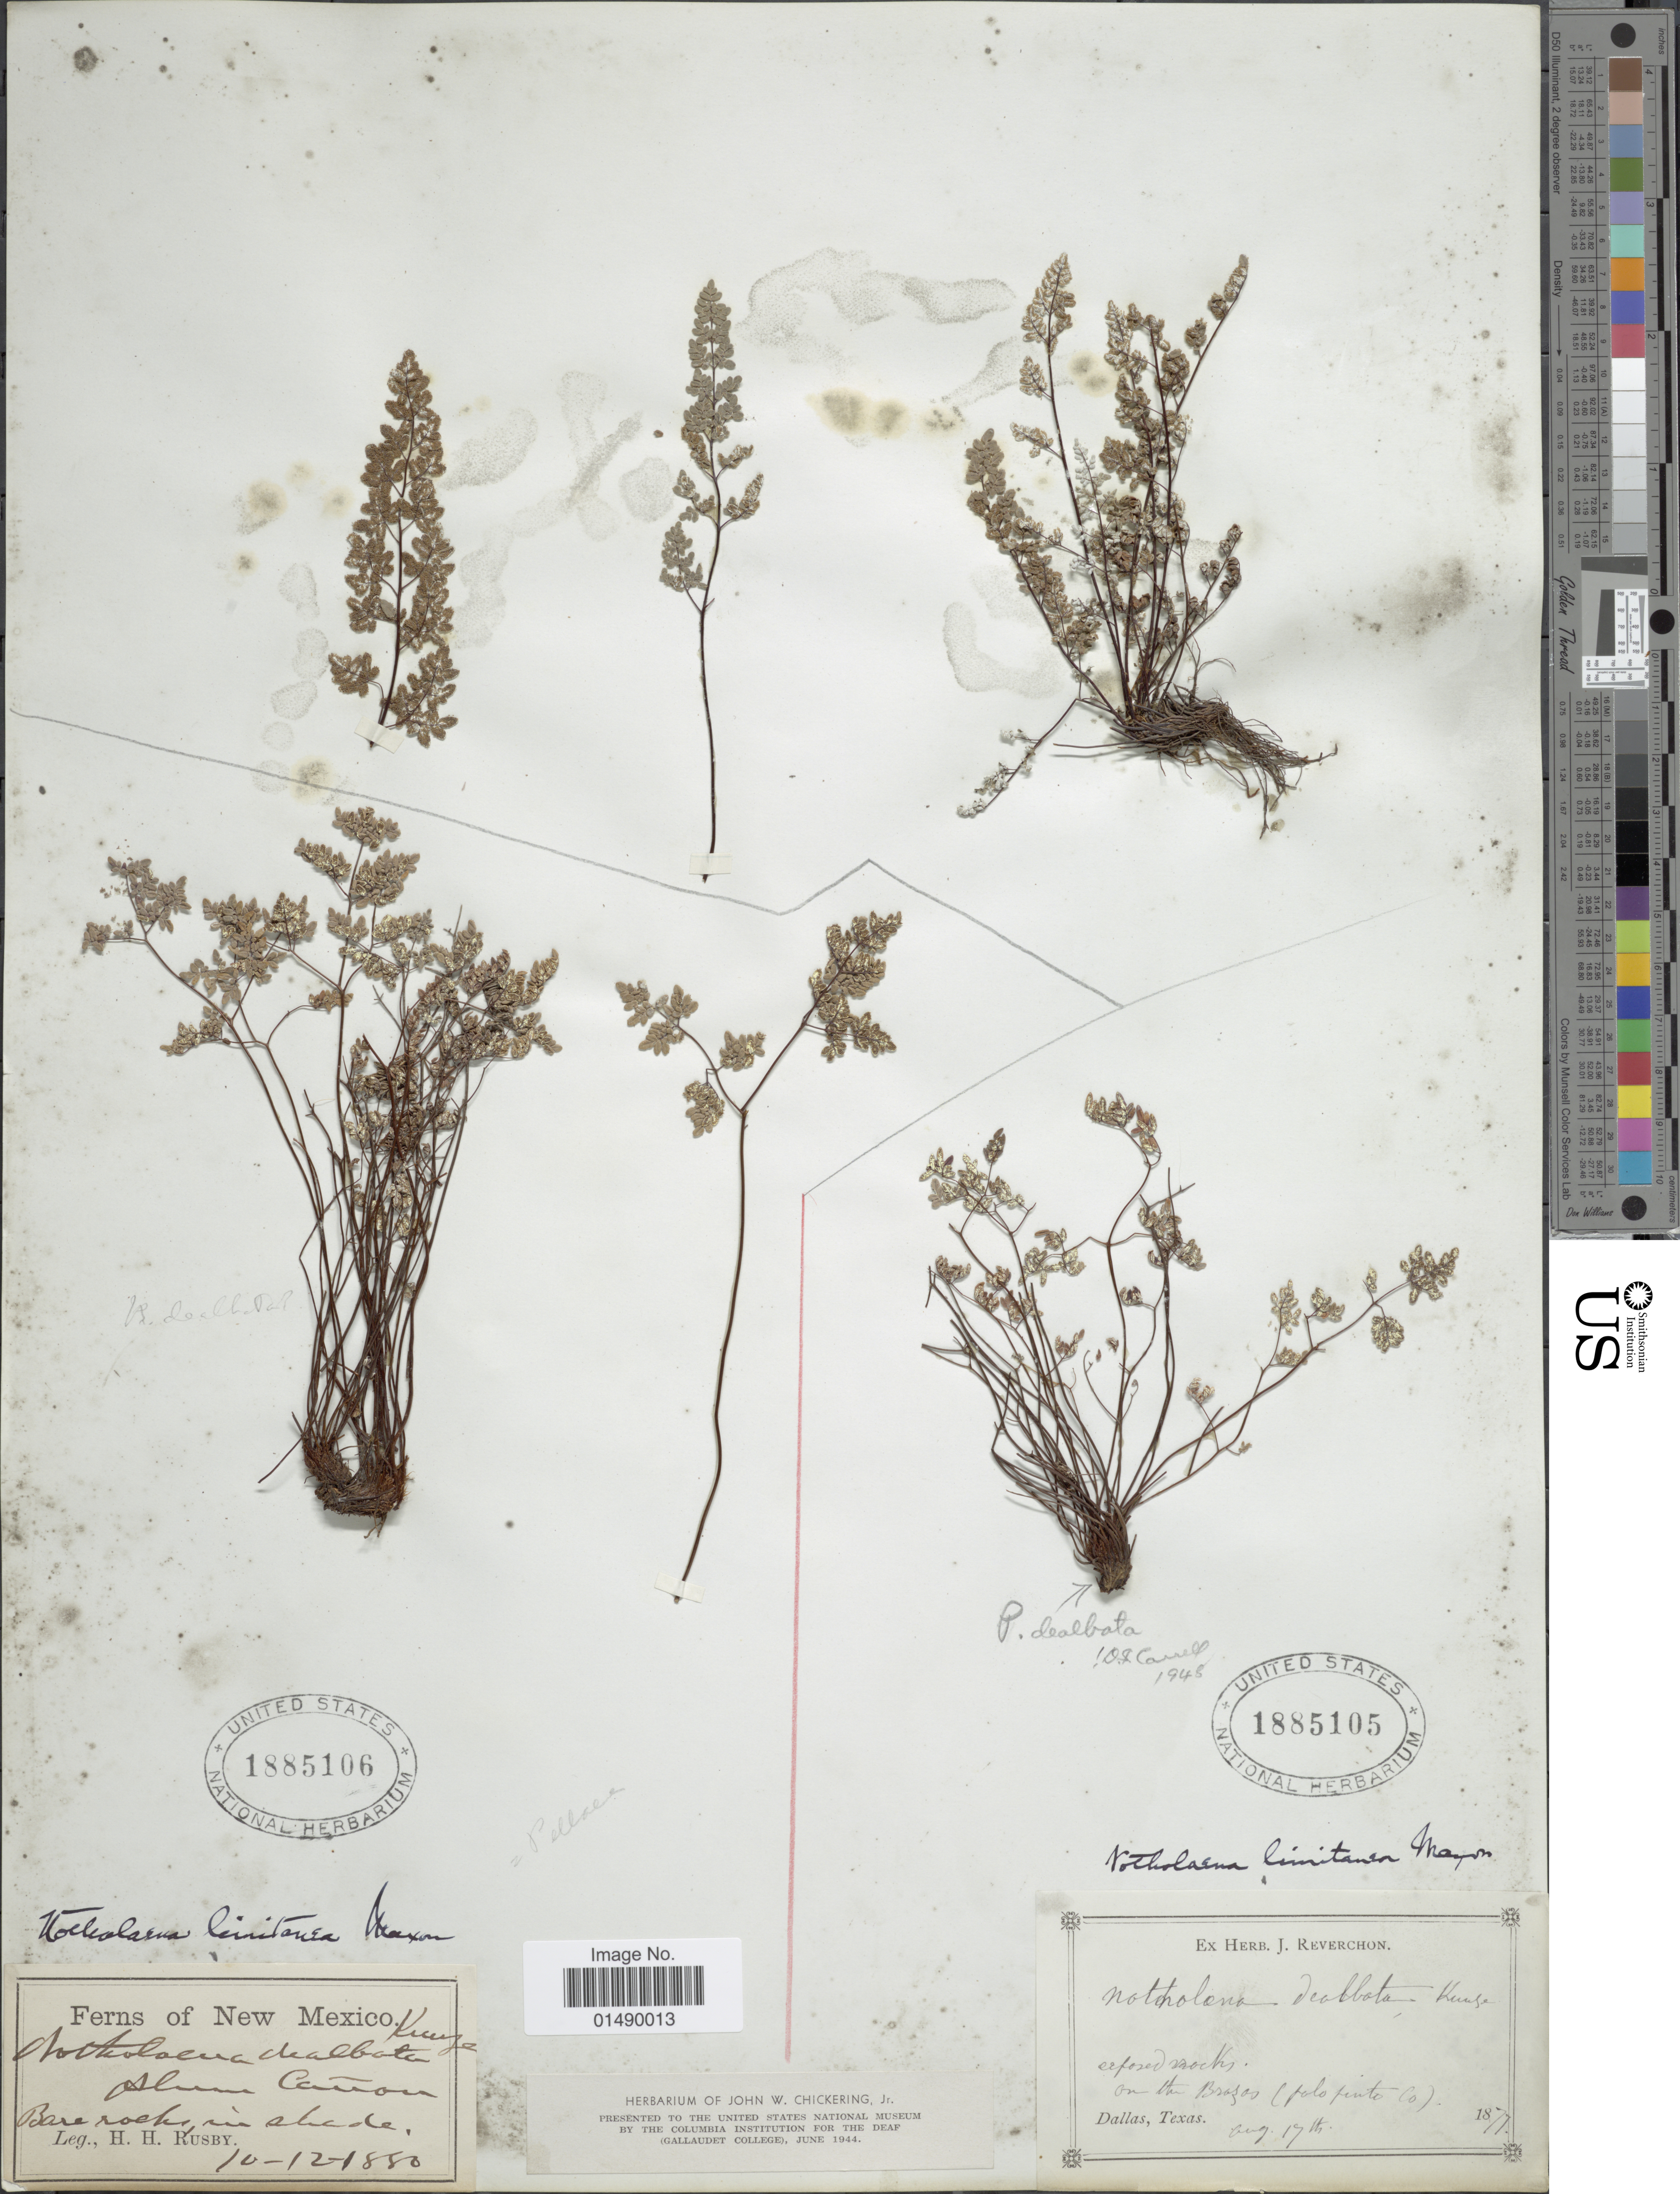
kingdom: Plantae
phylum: Tracheophyta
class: Polypodiopsida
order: Polypodiales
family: Pteridaceae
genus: Argyrochosma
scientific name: Argyrochosma limitanea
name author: (Maxon) Windham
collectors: H. H. Rusby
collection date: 1880-10-12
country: United States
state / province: New Mexico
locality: Alum Cañon [Alum Canyon]. Bare rocks, in shade.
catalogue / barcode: US 1885106